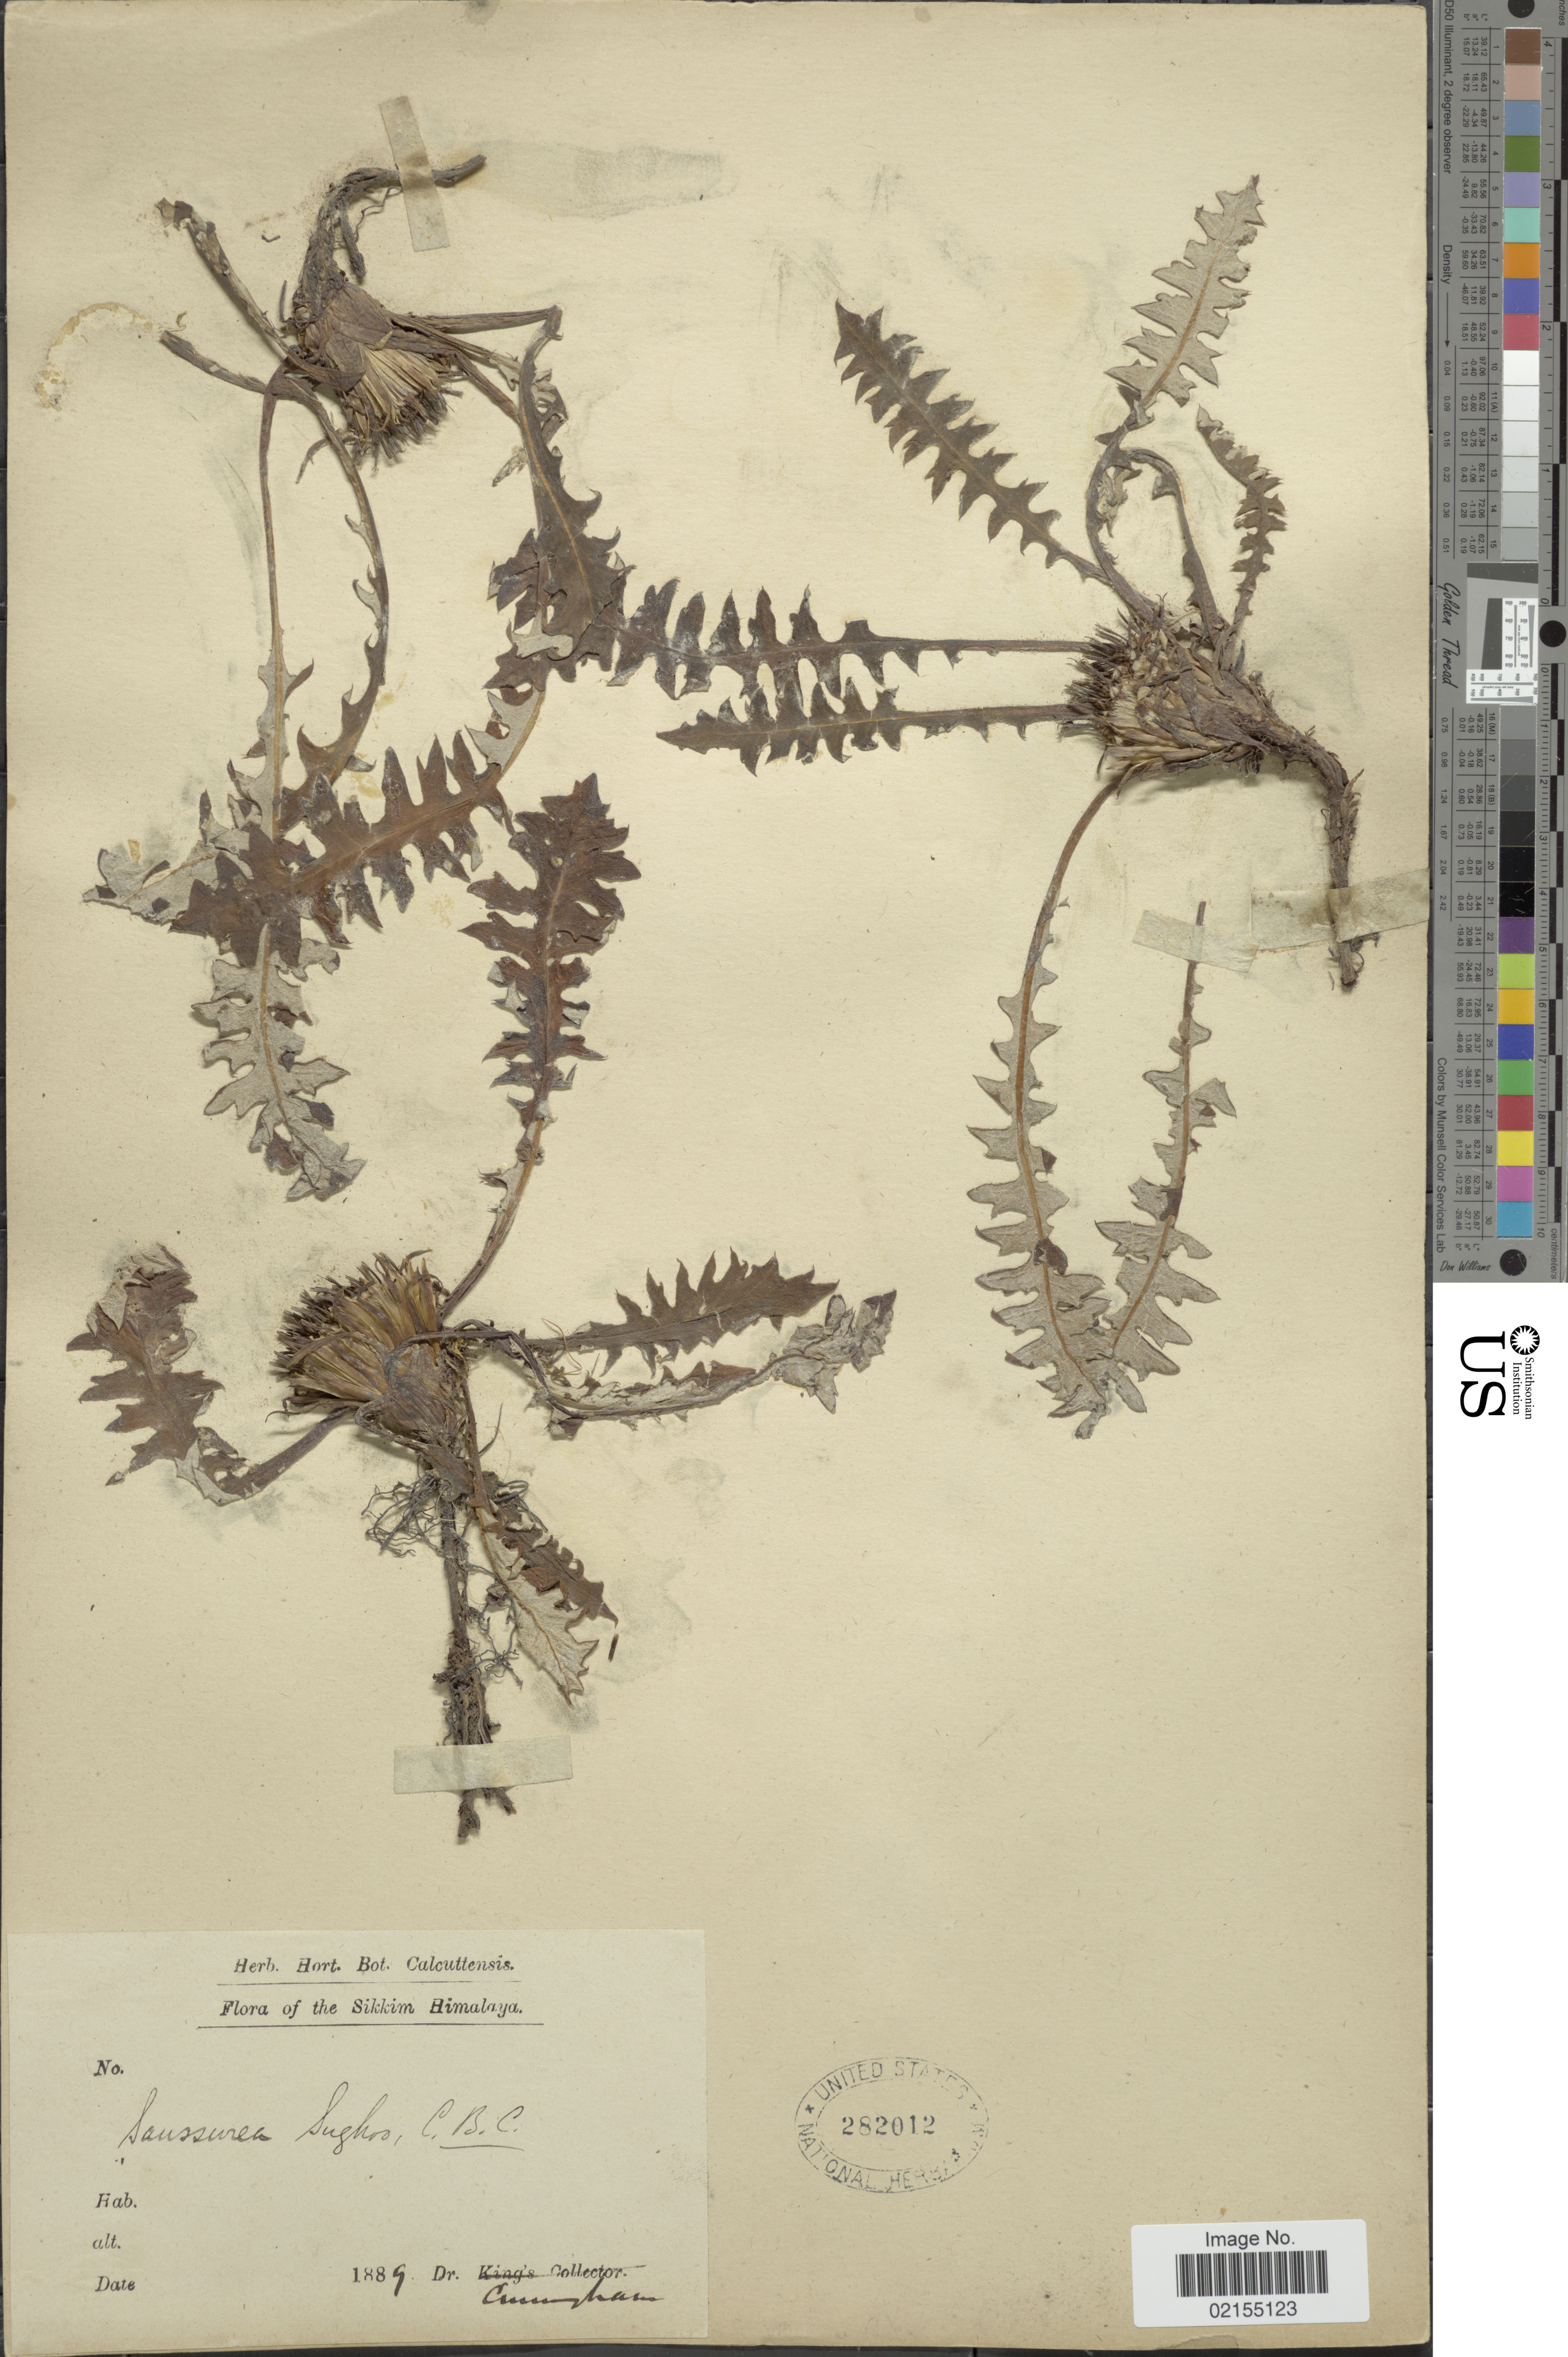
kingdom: Plantae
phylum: Tracheophyta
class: Magnoliopsida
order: Asterales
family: Asteraceae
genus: Saussurea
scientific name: Saussurea tilicifolia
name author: (Hook. f.) Y.S. Chen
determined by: Chen, Yousheng S.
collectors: -. Cunningham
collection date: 1889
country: India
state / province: Sikkim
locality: The Sikkim Himalaya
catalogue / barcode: US 282012